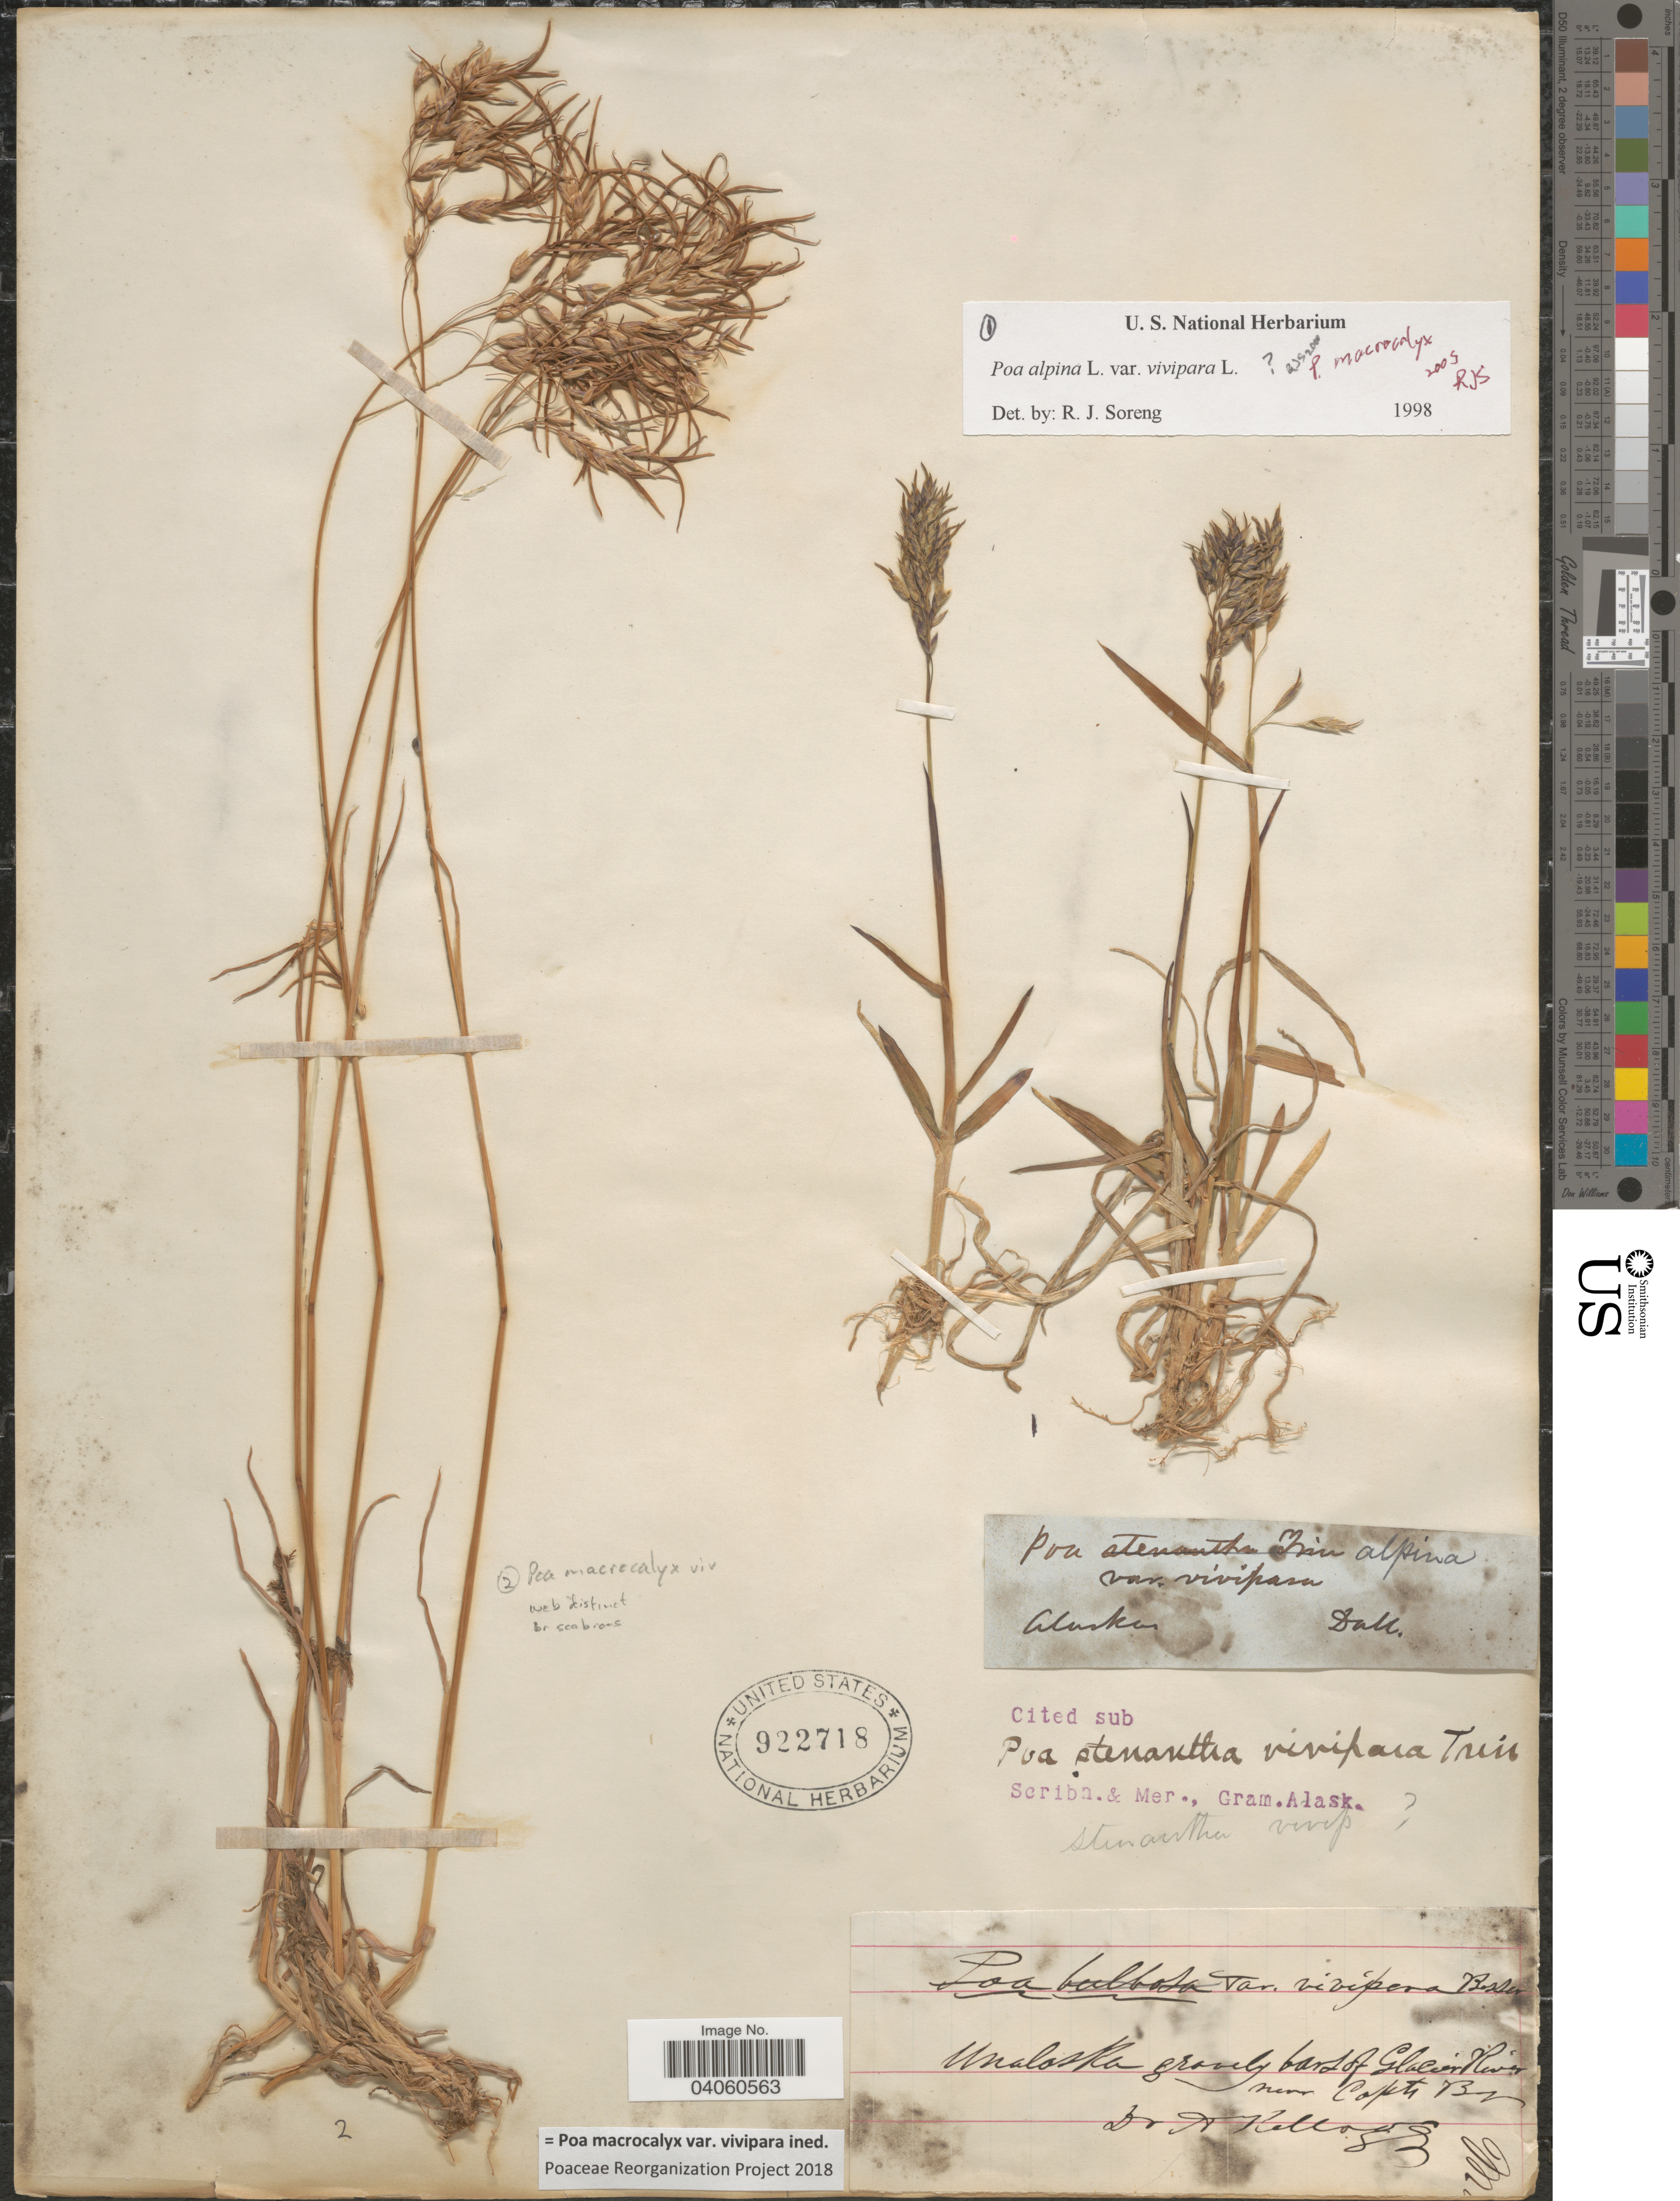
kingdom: Plantae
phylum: Tracheophyta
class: Liliopsida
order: Poales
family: Poaceae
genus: Poa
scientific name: Poa macrocalyx var. vivipara ined.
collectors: A. Kellog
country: United States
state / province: Alaska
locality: Unalaska gravelly bank of Glacier River near Capt Bay.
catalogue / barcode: US 922718